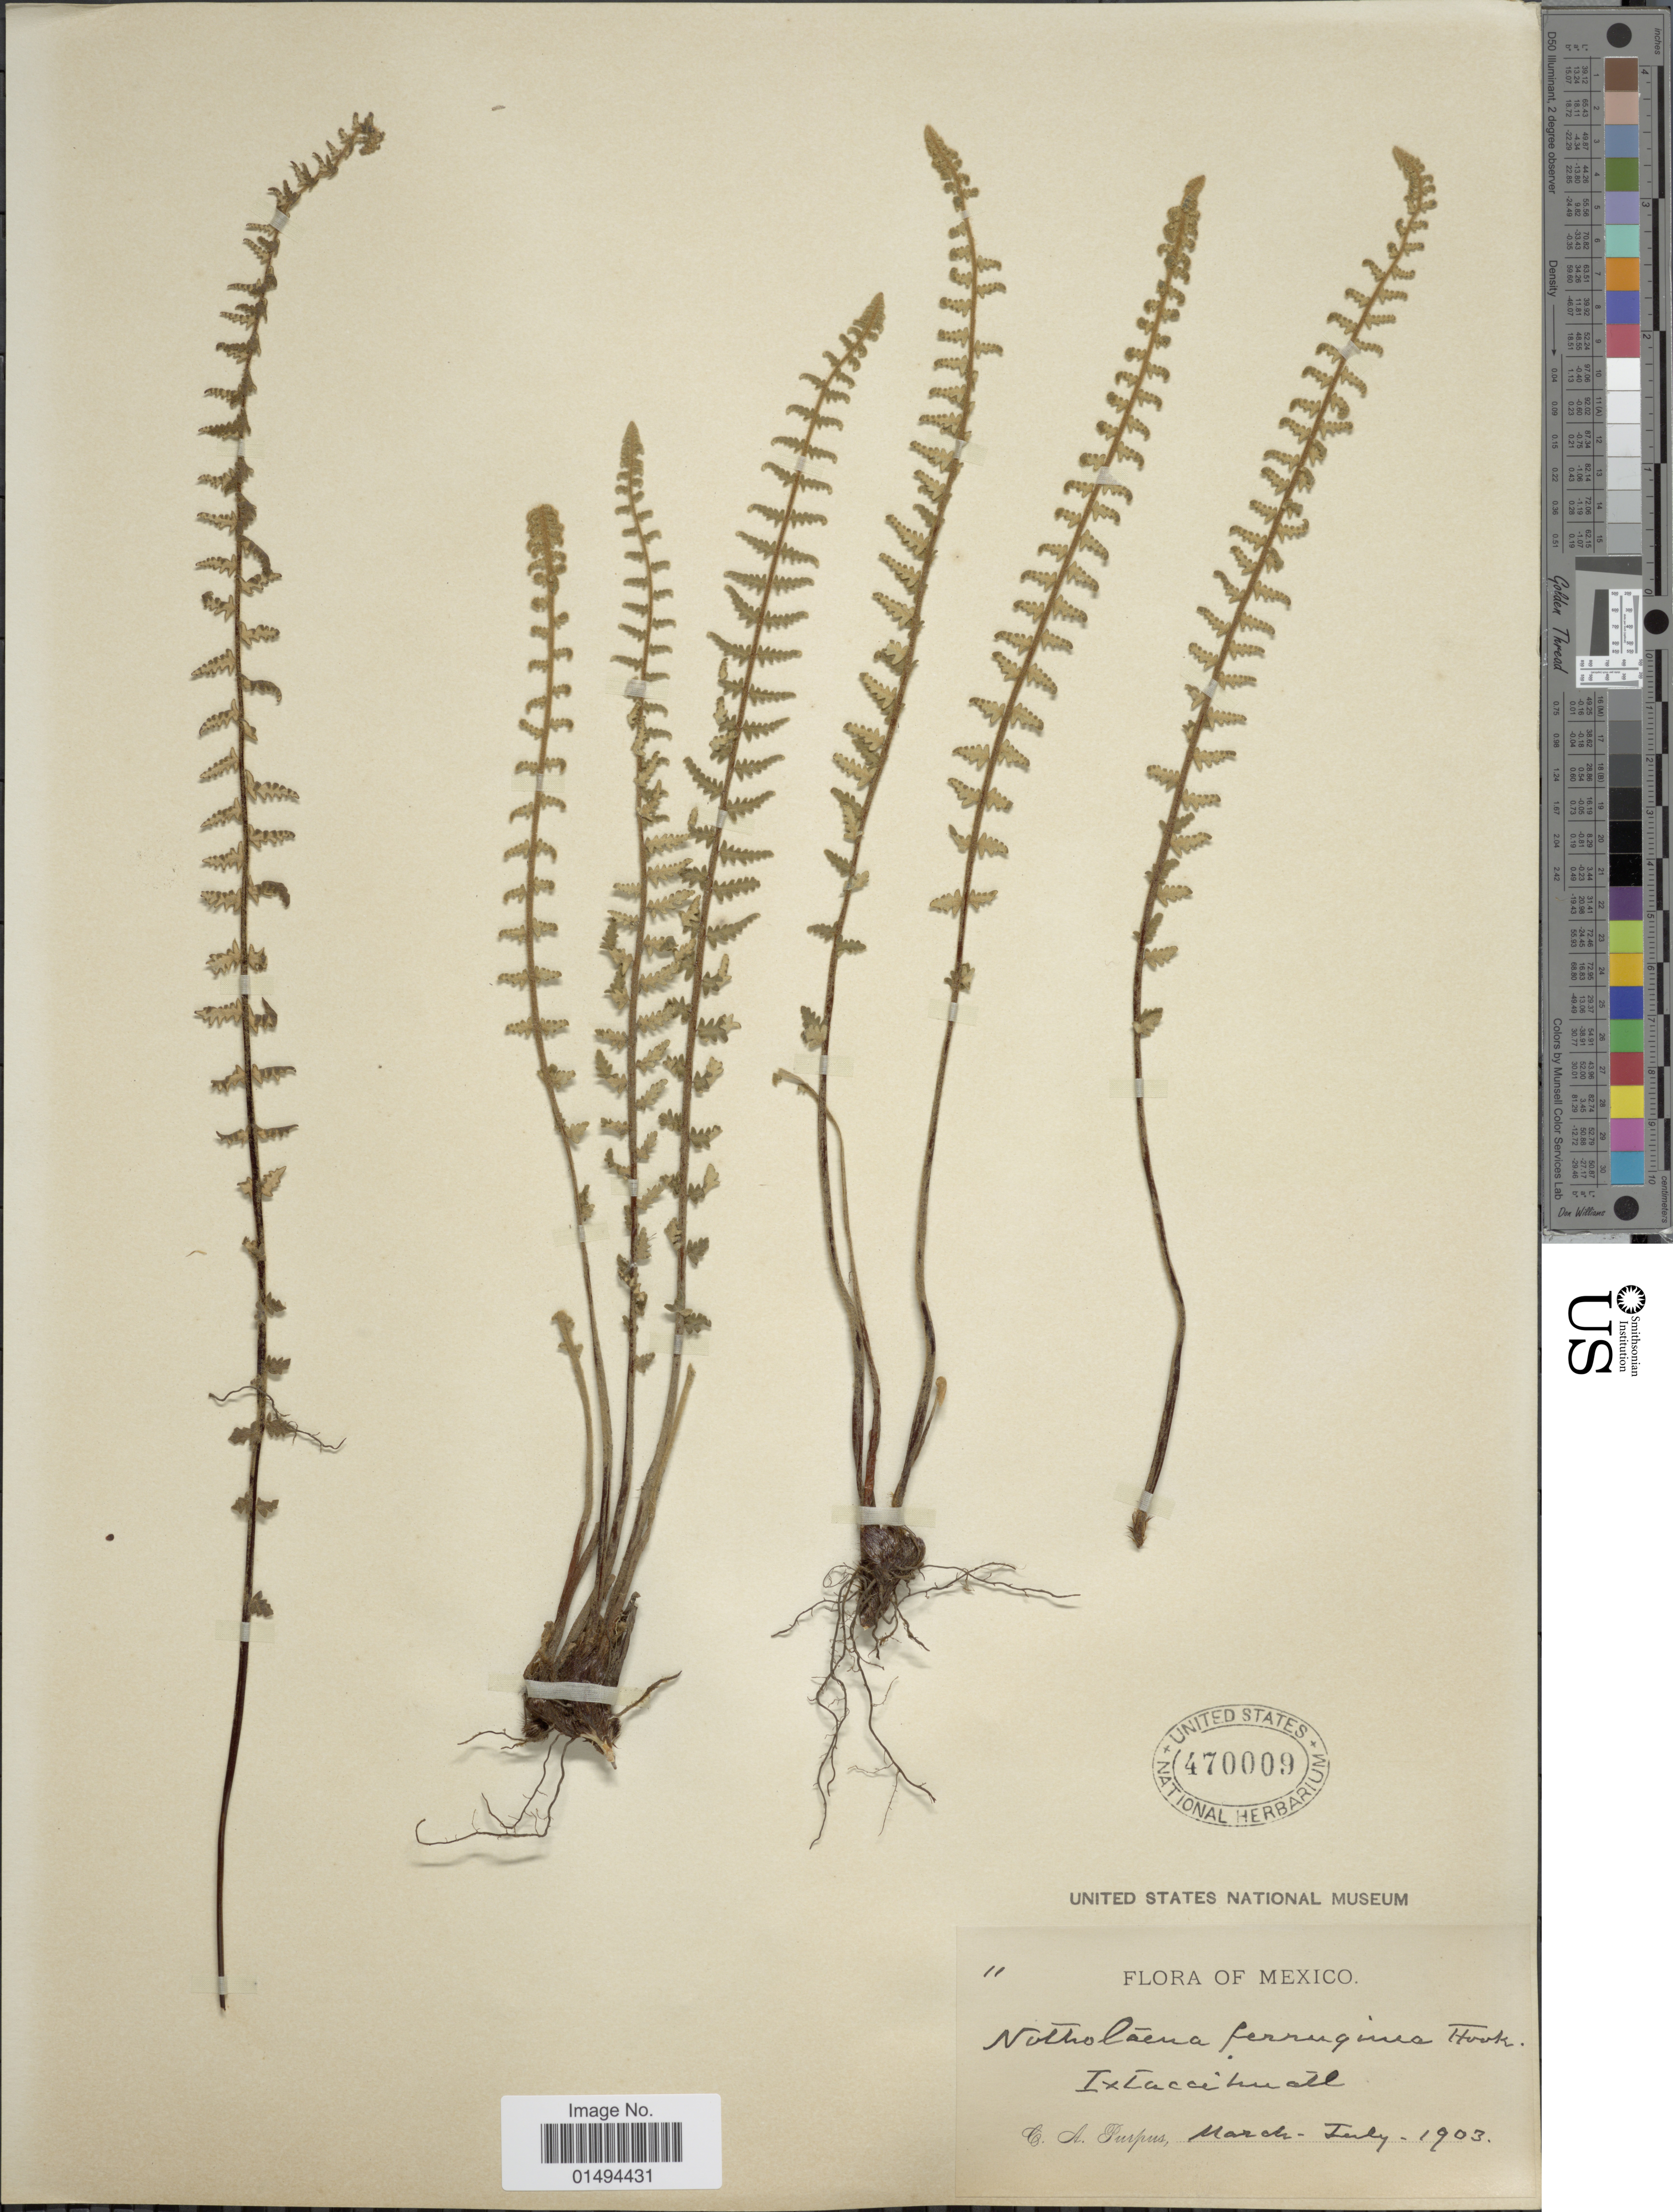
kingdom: Plantae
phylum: Tracheophyta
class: Polypodiopsida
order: Polypodiales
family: Pteridaceae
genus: Myriopteris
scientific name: Myriopteris aurea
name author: (Poir.) Grusz & Windham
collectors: C. A. Purpus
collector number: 11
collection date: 1903-03/1903-07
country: Mexico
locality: Ixlaccihuall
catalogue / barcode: US 470009